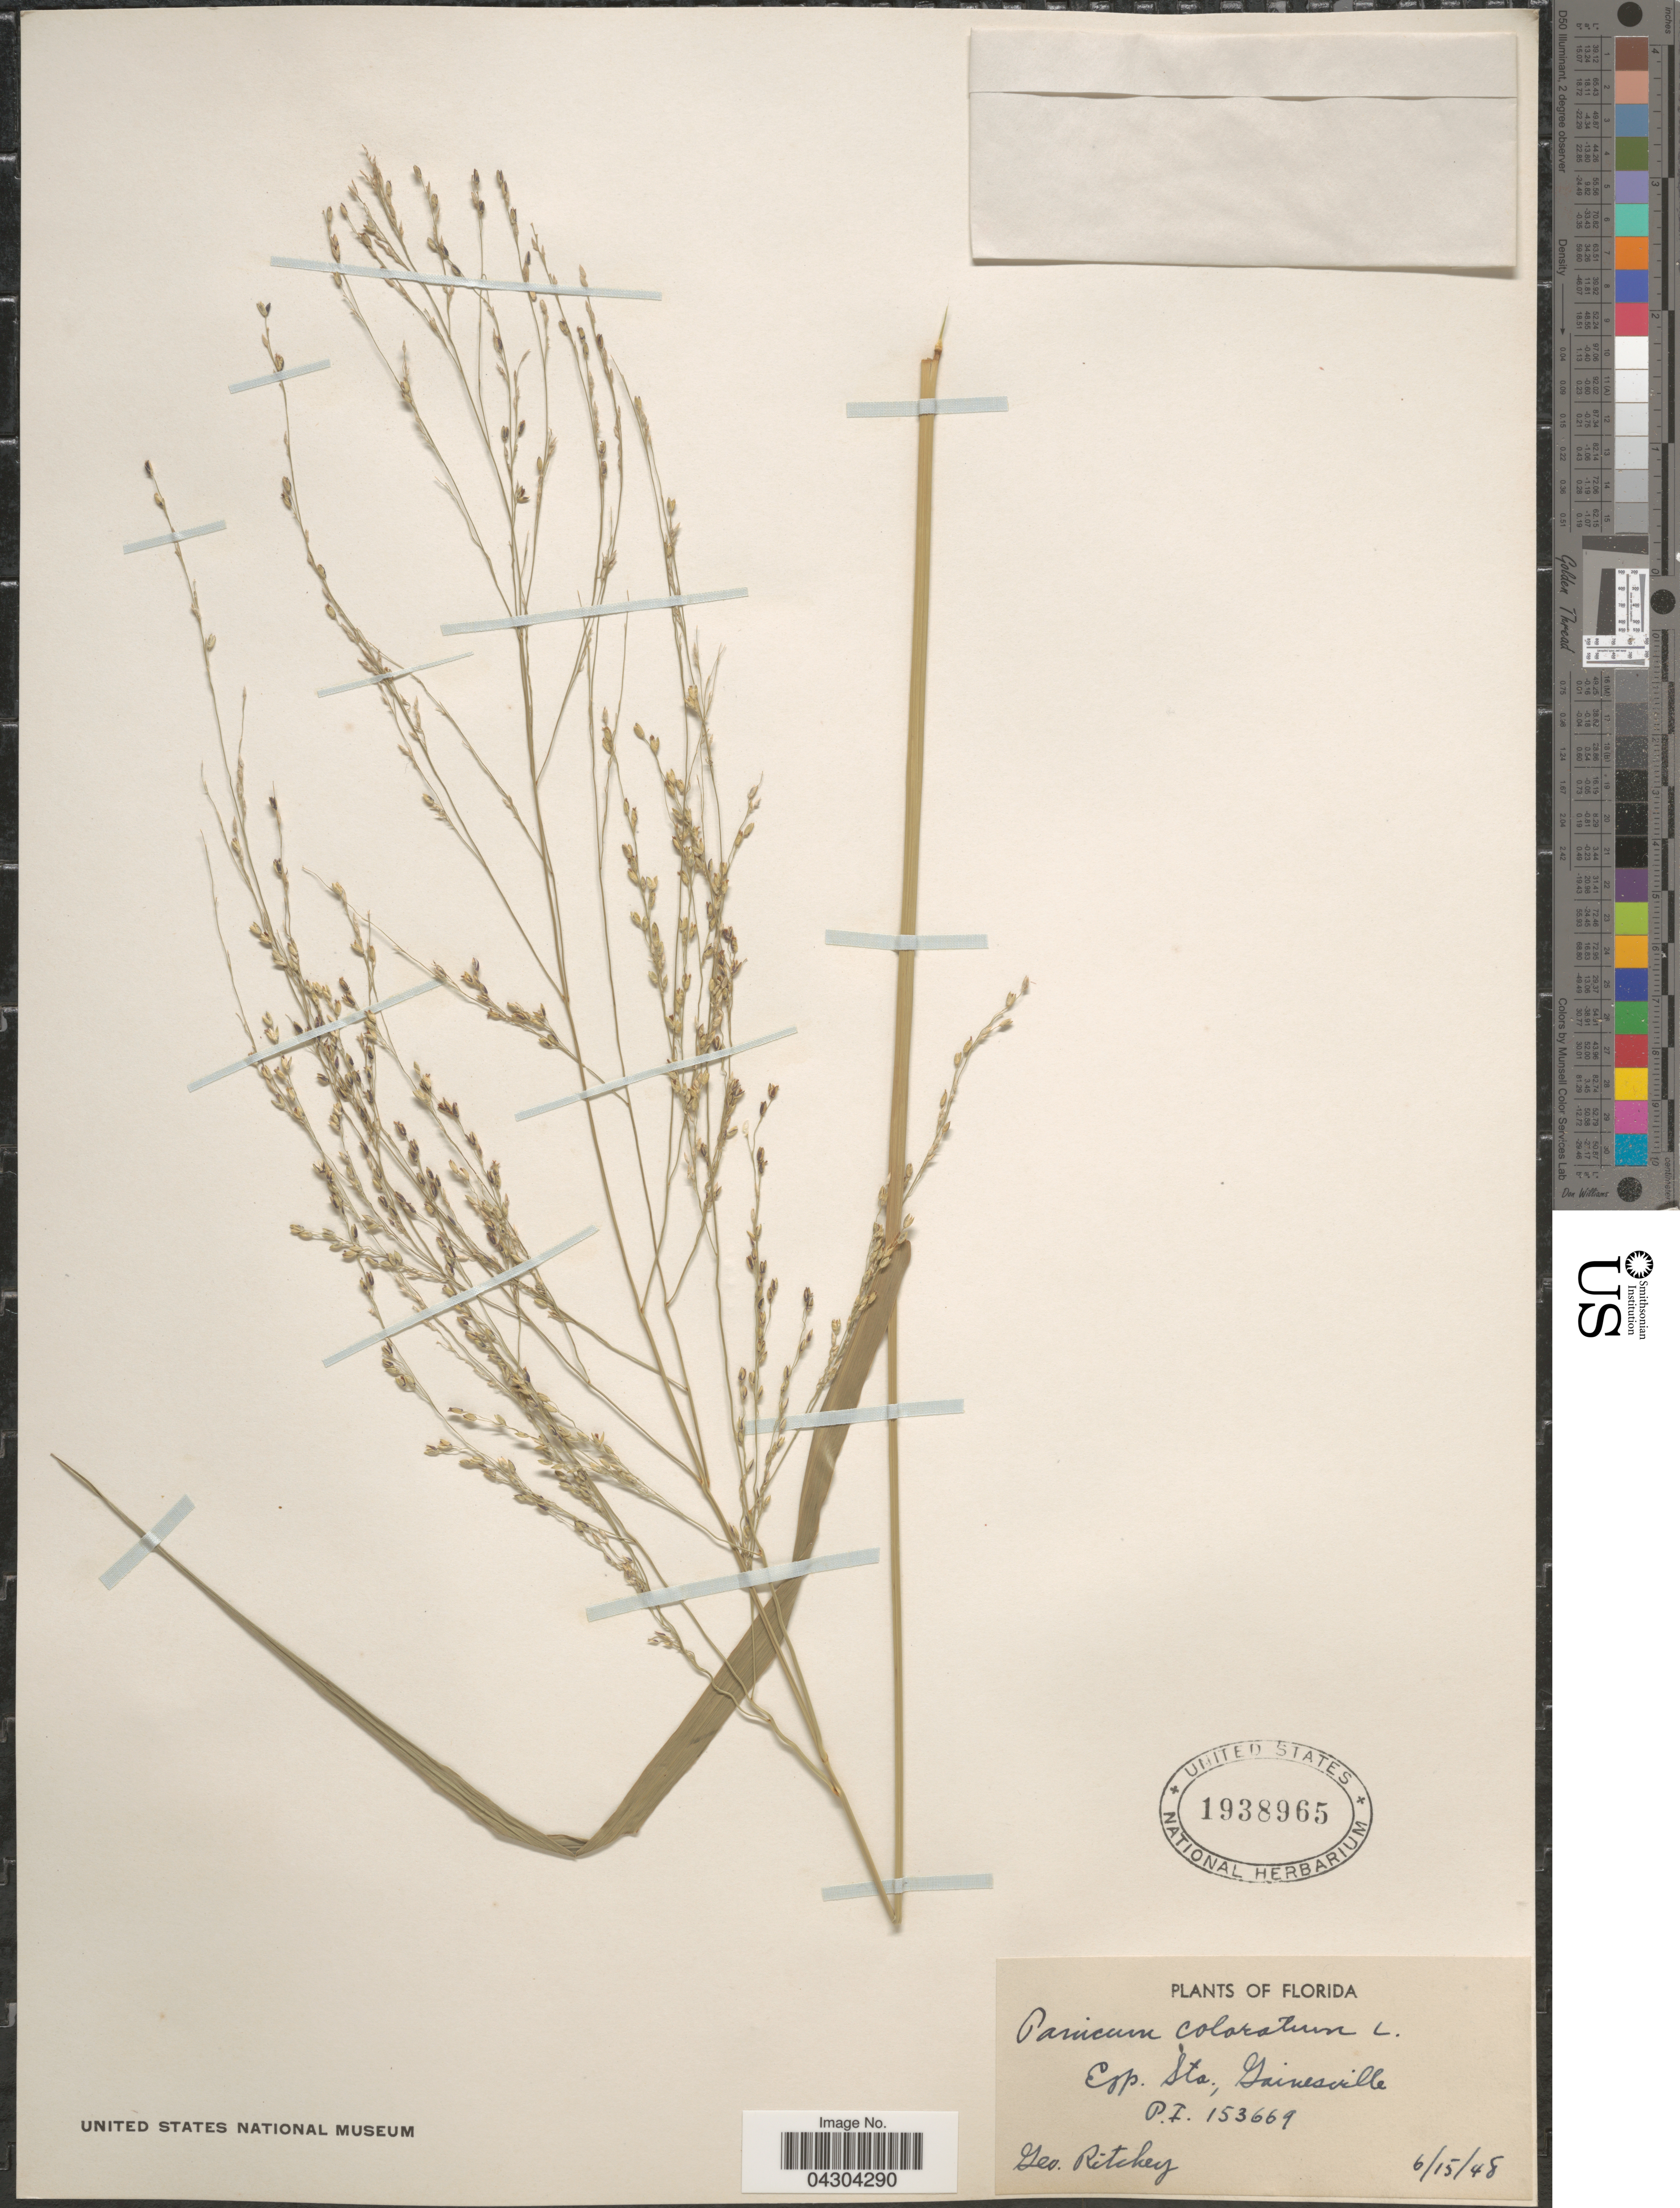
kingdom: Plantae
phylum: Tracheophyta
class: Liliopsida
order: Poales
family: Poaceae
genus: Panicum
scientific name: Panicum coloratum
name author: L.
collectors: G. Ritchey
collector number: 153669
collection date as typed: Transcribed d/m/y: 15/6/48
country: United States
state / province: Florida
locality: Exp. Sta., Gainesville.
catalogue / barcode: US 1938965